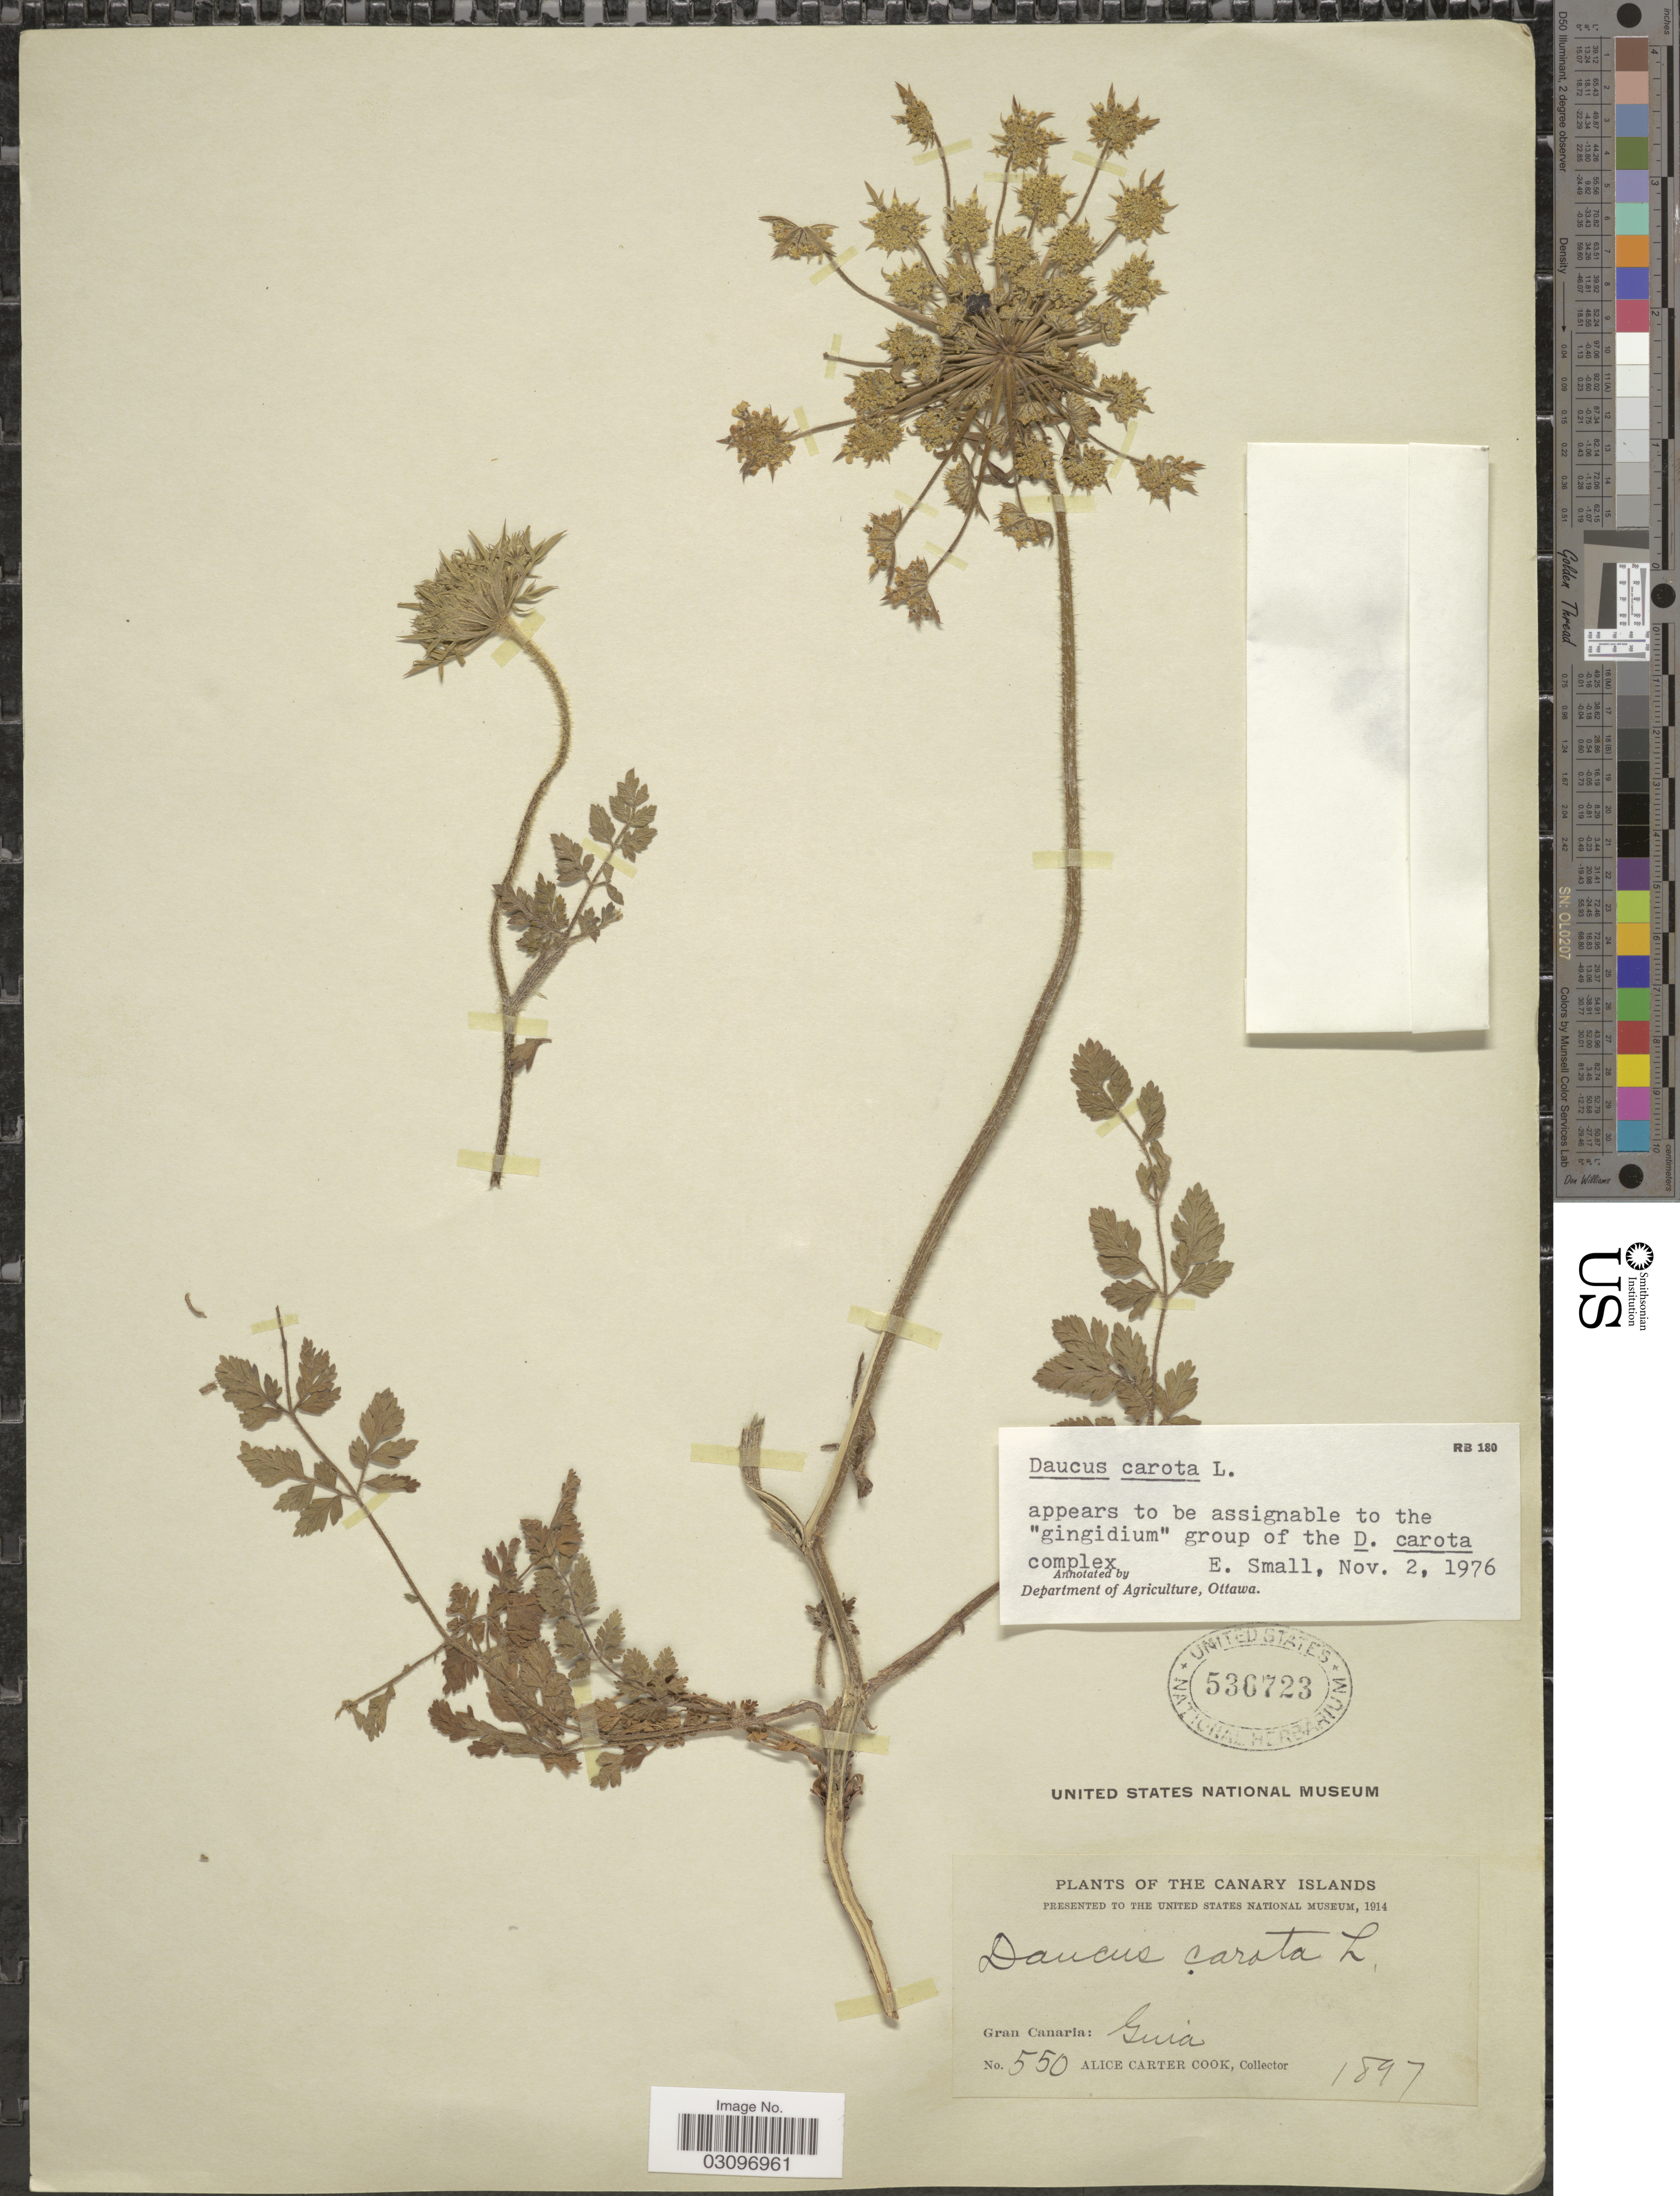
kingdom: Plantae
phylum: Tracheophyta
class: Magnoliopsida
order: Apiales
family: Apiaceae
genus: Daucus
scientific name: Daucus carota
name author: L.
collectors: Alice C. Cook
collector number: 550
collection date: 1897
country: Spain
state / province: Canarias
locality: Canary Islands. Gran Canaria: Guia.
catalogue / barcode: US 536723